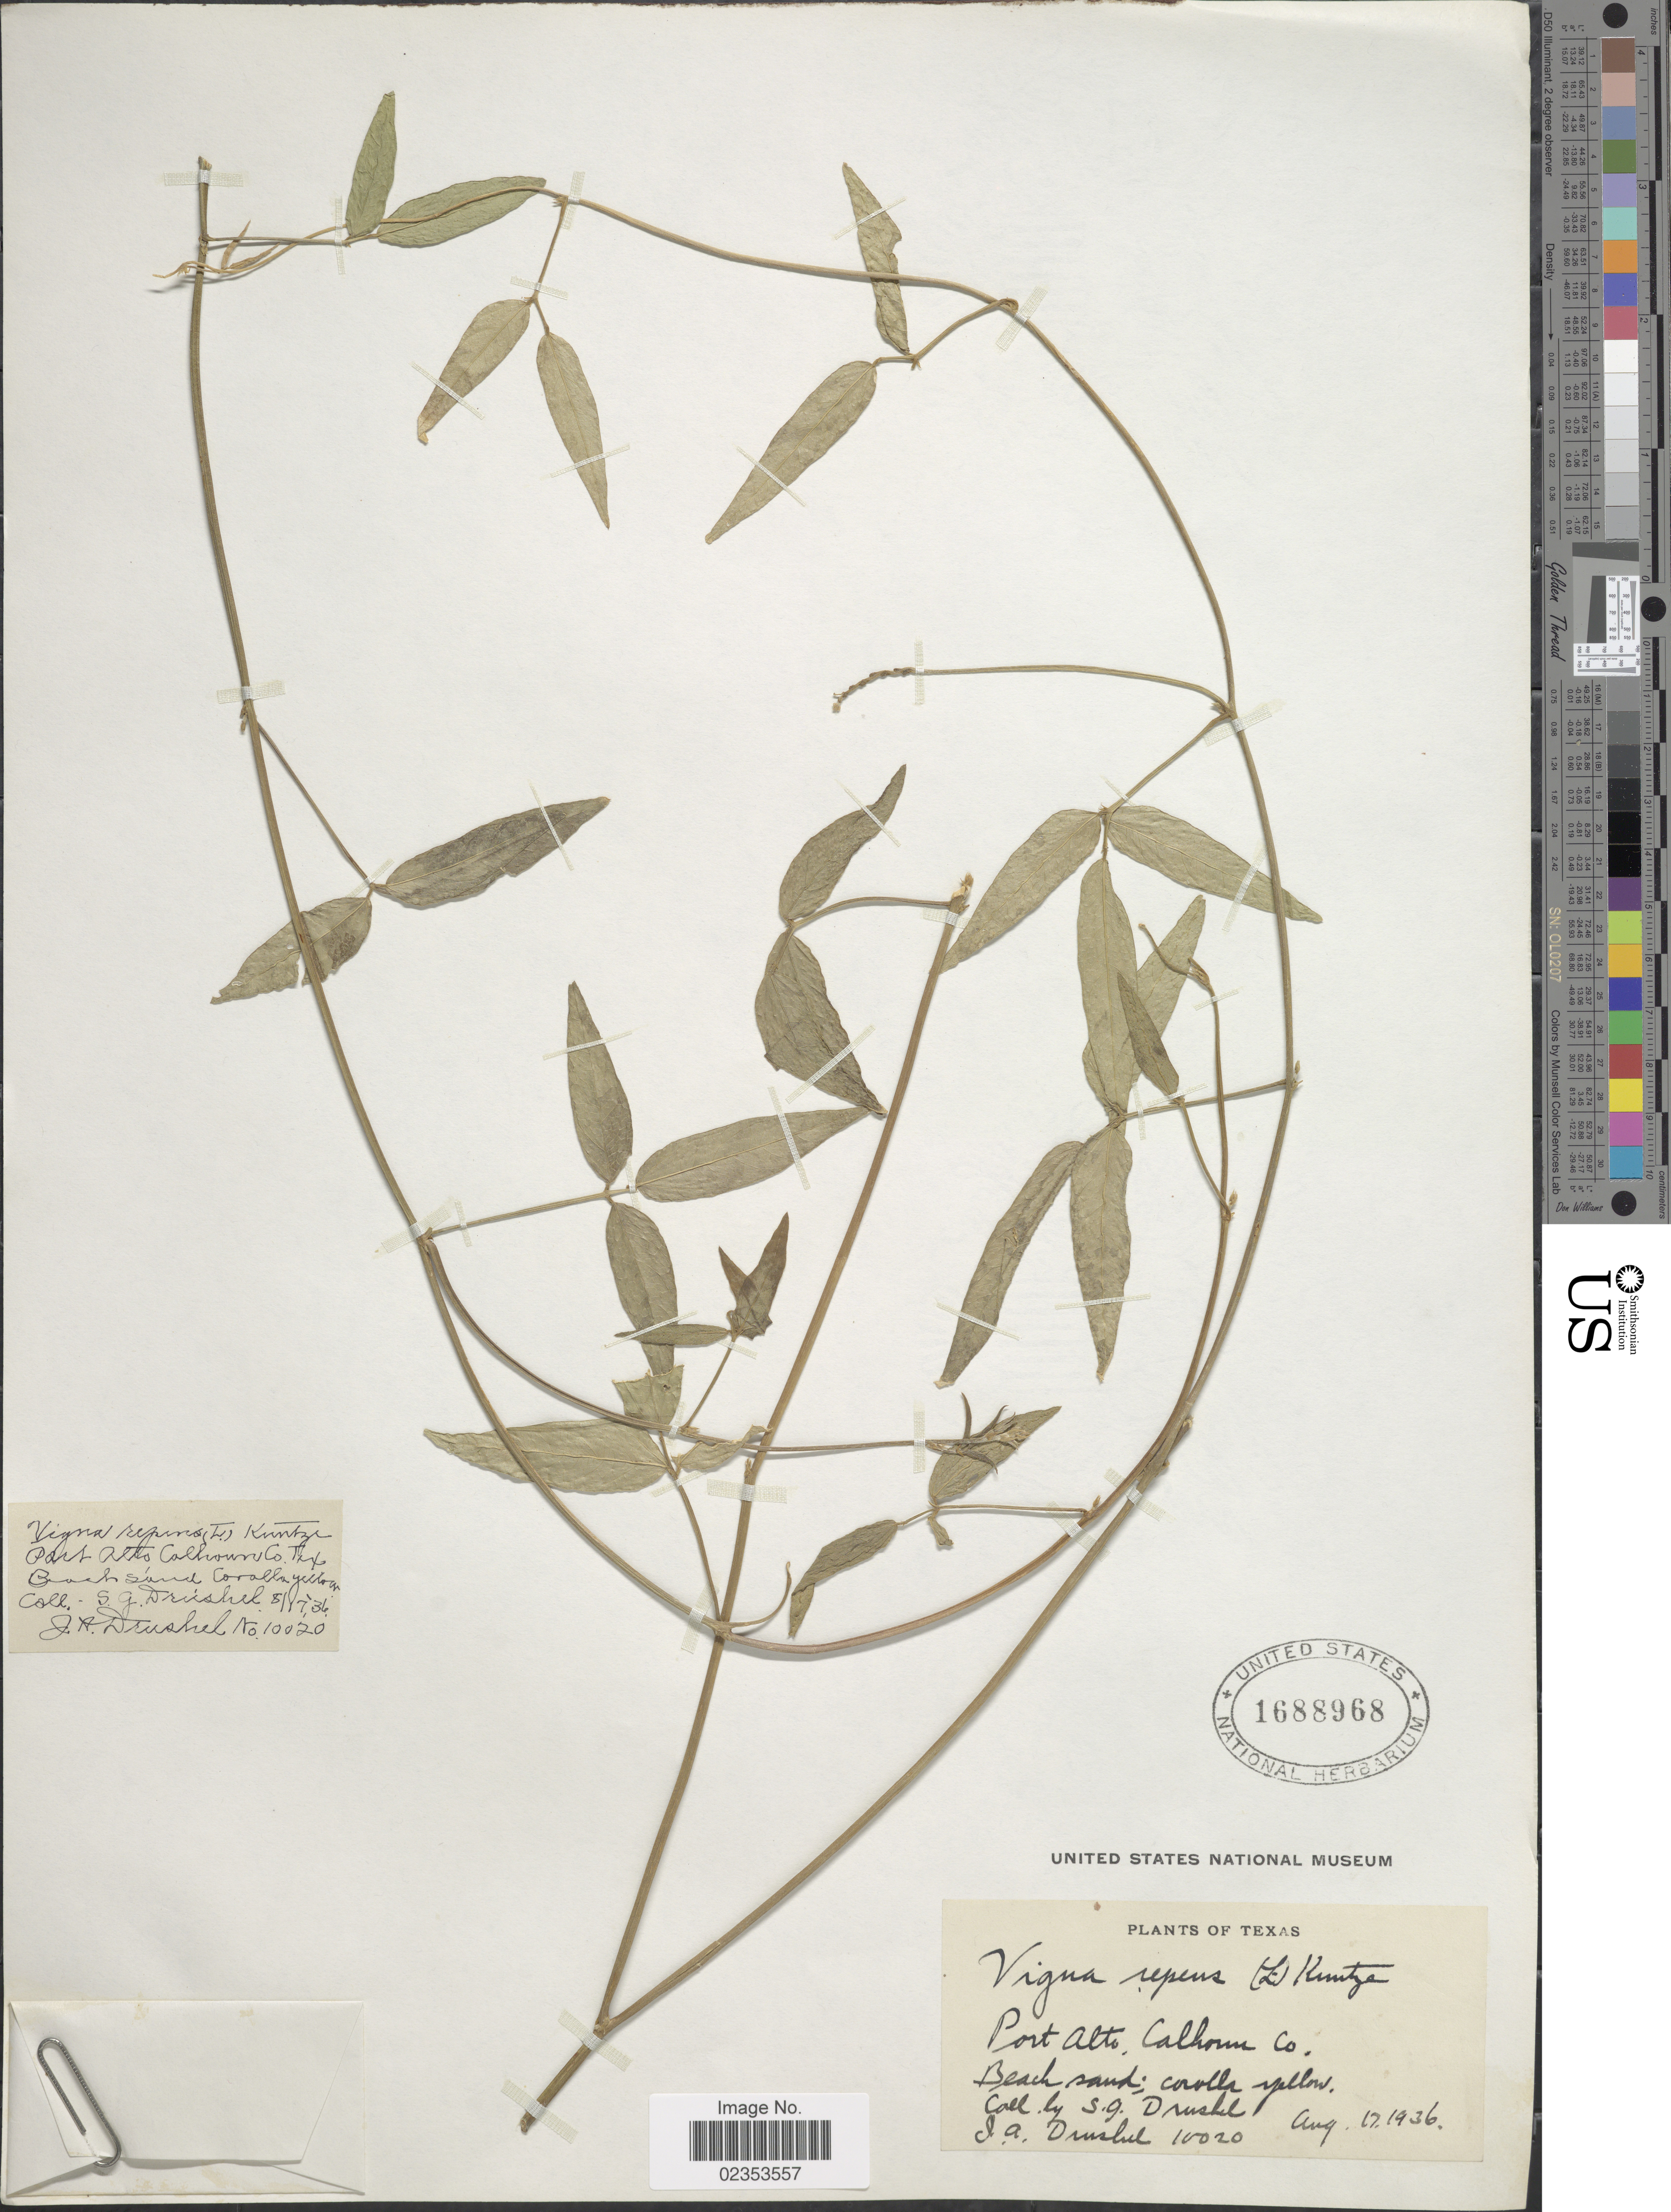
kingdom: Plantae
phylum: Tracheophyta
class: Magnoliopsida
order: Fabales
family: Fabaceae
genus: Vigna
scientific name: Vigna luteola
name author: (Jacq.) Benth.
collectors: S. Drushel & J. A. Drushel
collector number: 10020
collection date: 1936-08-17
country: United States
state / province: Texas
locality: Port Alto, Calhoun Co.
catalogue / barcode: US 1688968